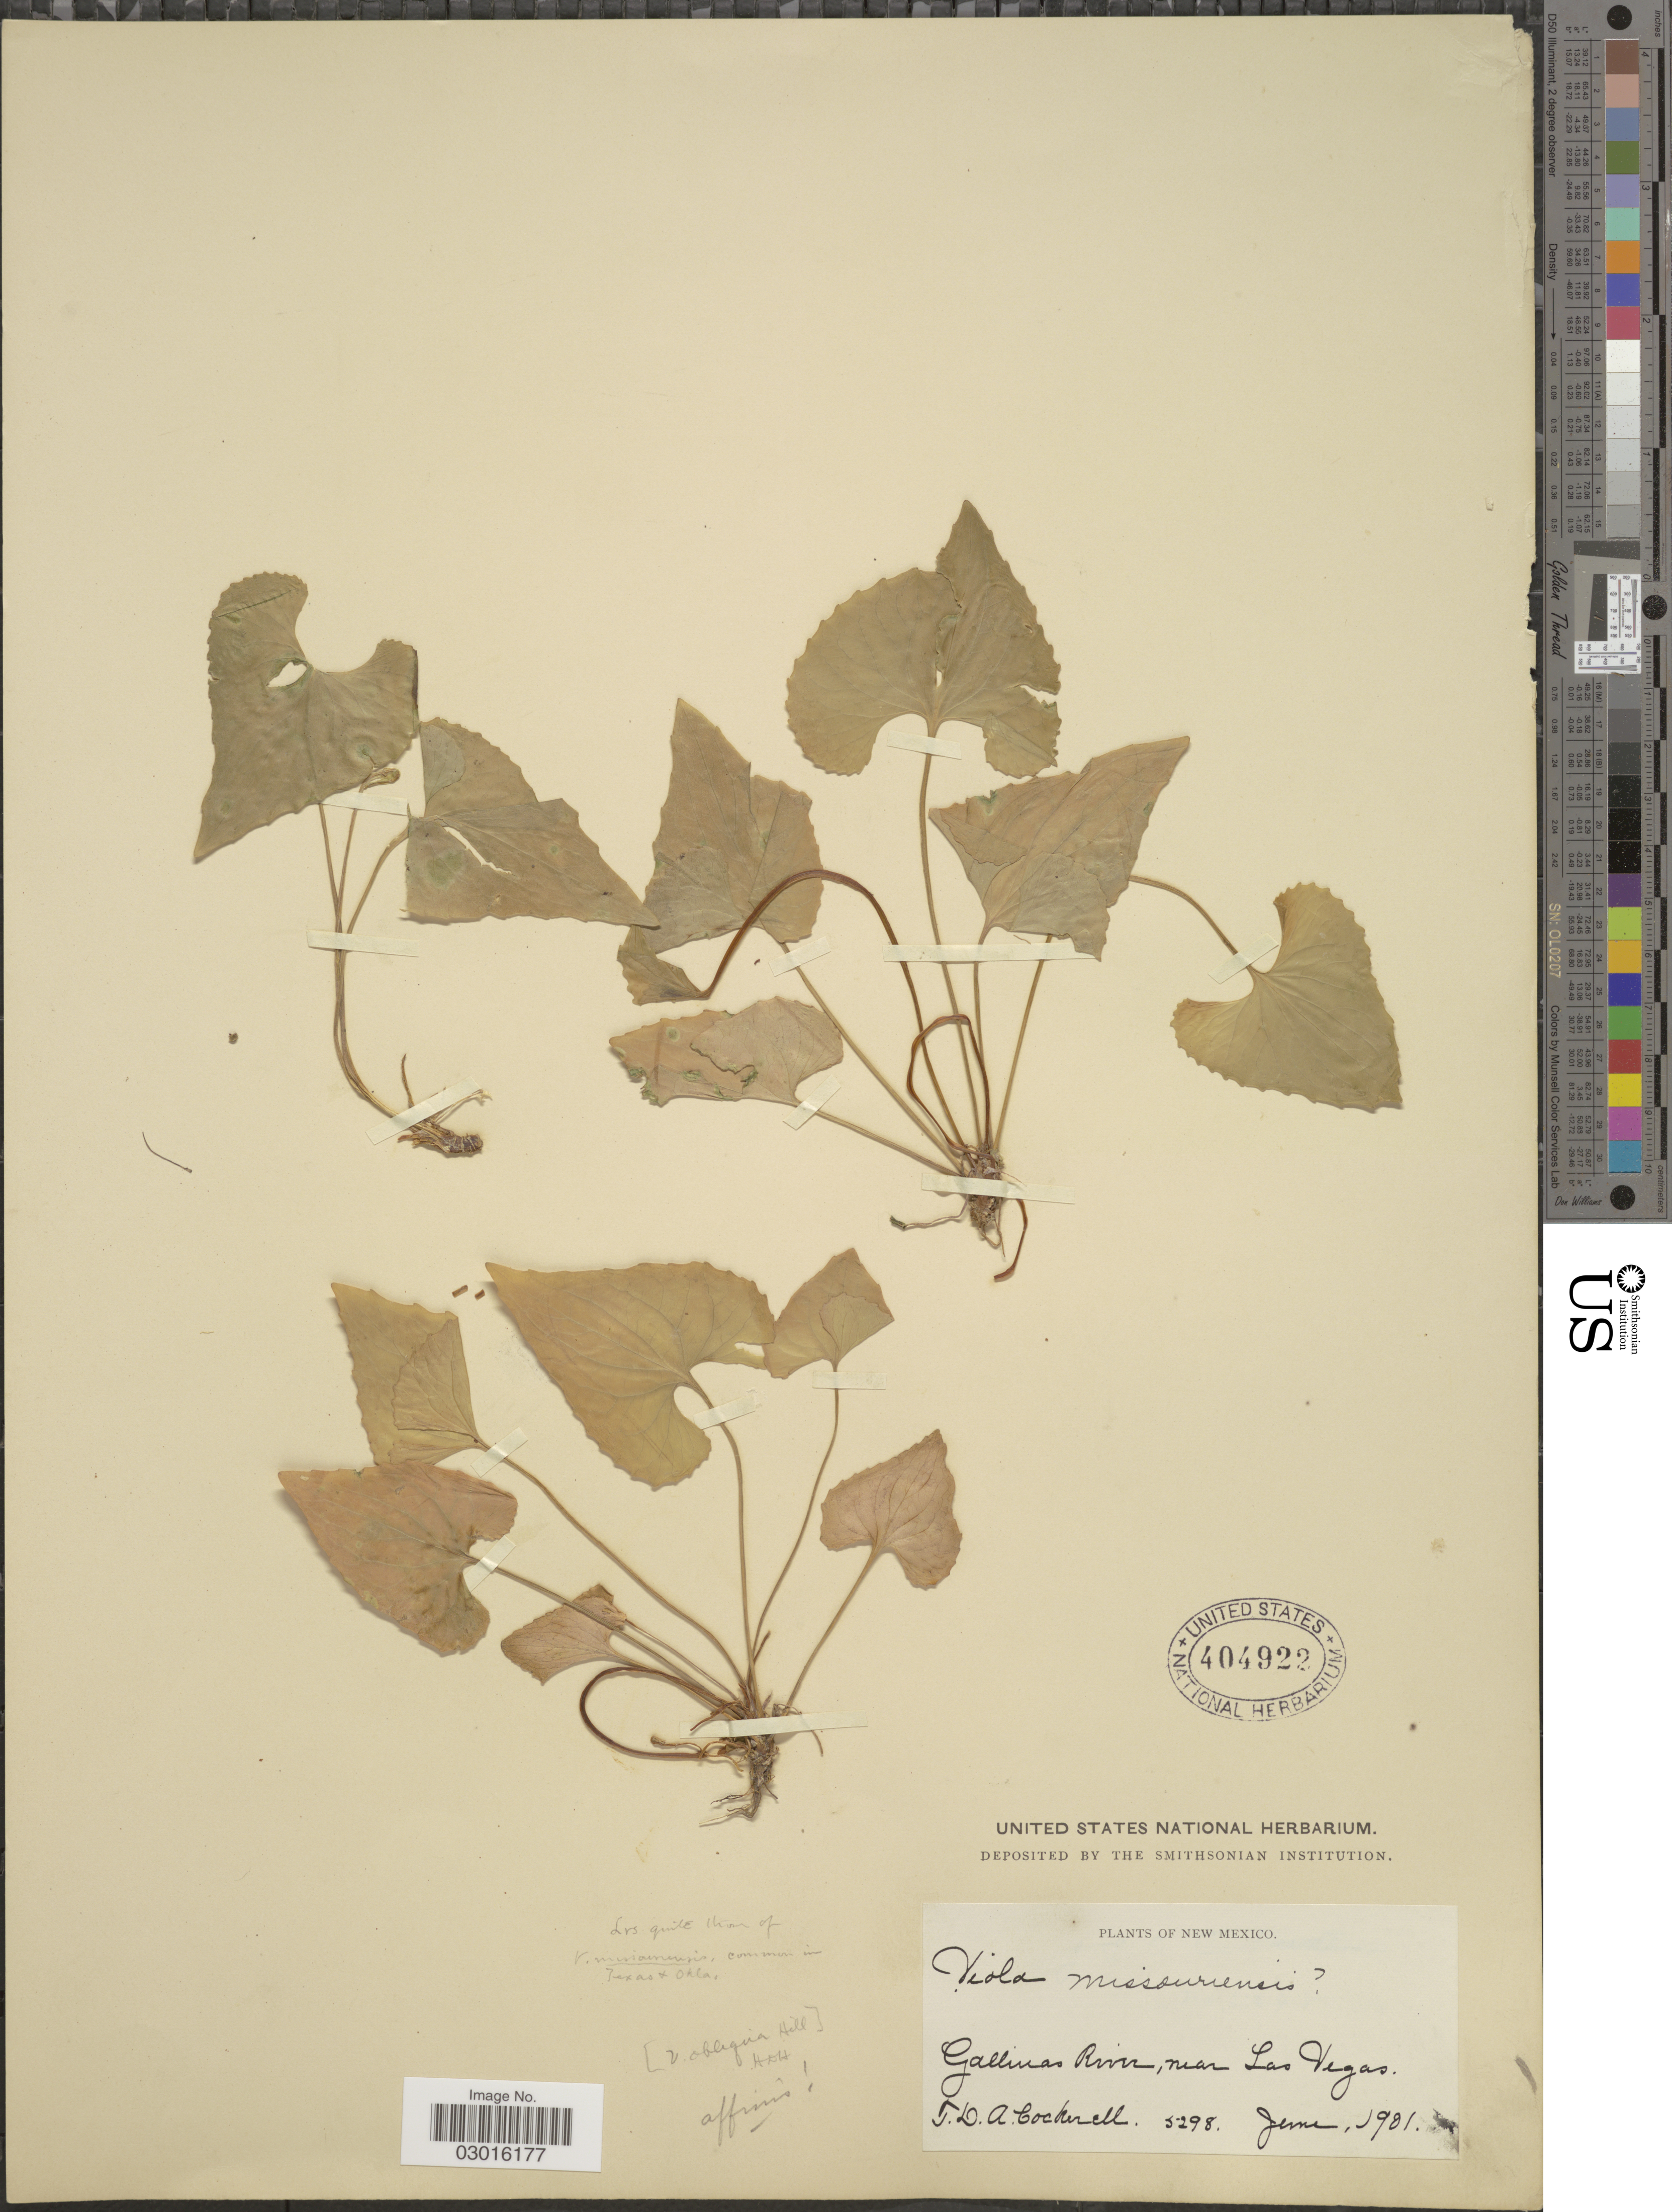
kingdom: Plantae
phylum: Tracheophyta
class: Magnoliopsida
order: Malpighiales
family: Violaceae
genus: Viola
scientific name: Viola missouriensis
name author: Greene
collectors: T. Cockerell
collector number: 5298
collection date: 1981-06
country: United States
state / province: New Mexico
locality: Gallinas River, near Las Vegas.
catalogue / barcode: US 404922